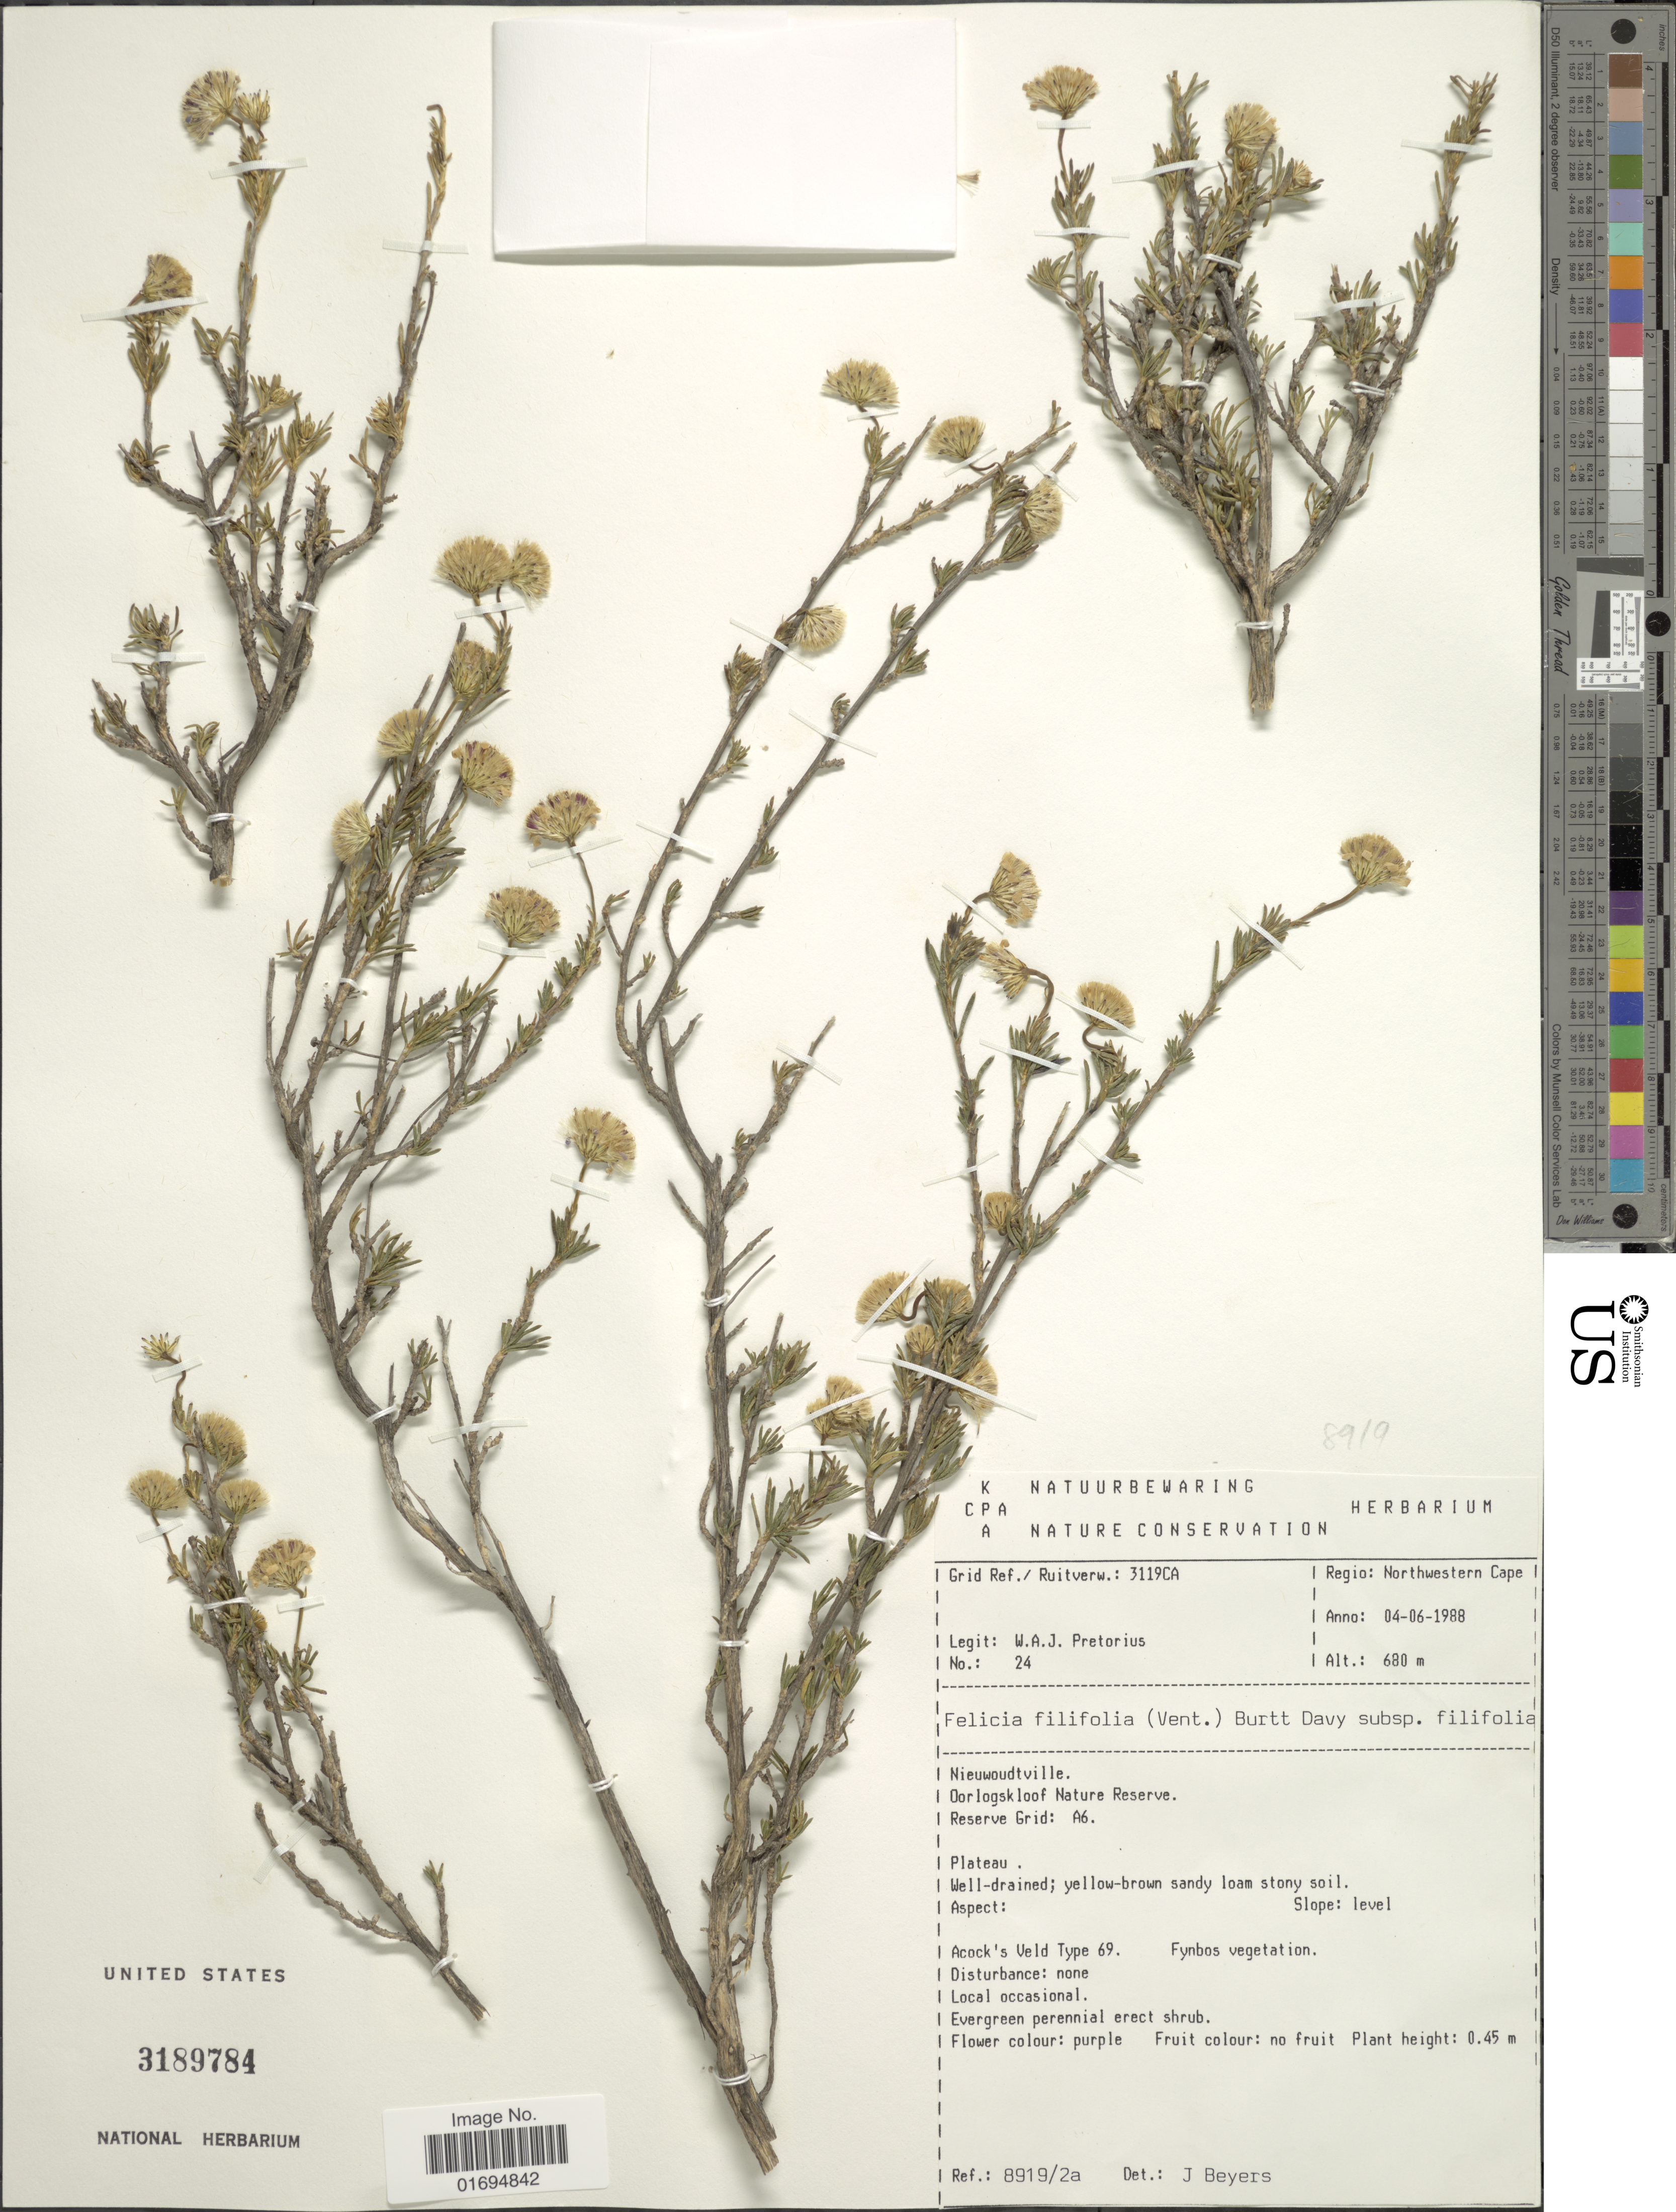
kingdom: Plantae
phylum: Tracheophyta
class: Magnoliopsida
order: Asterales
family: Asteraceae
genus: Felicia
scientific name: Felicia filifolia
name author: (Vent.) Burtt Davy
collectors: W. Pretorius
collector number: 24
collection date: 1988-06-04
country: South Africa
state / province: Northern Cape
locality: Northwestern Cape, Nieuwoudtville, Oorlogskloof Nature Reserve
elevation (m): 680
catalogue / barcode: US 3189784